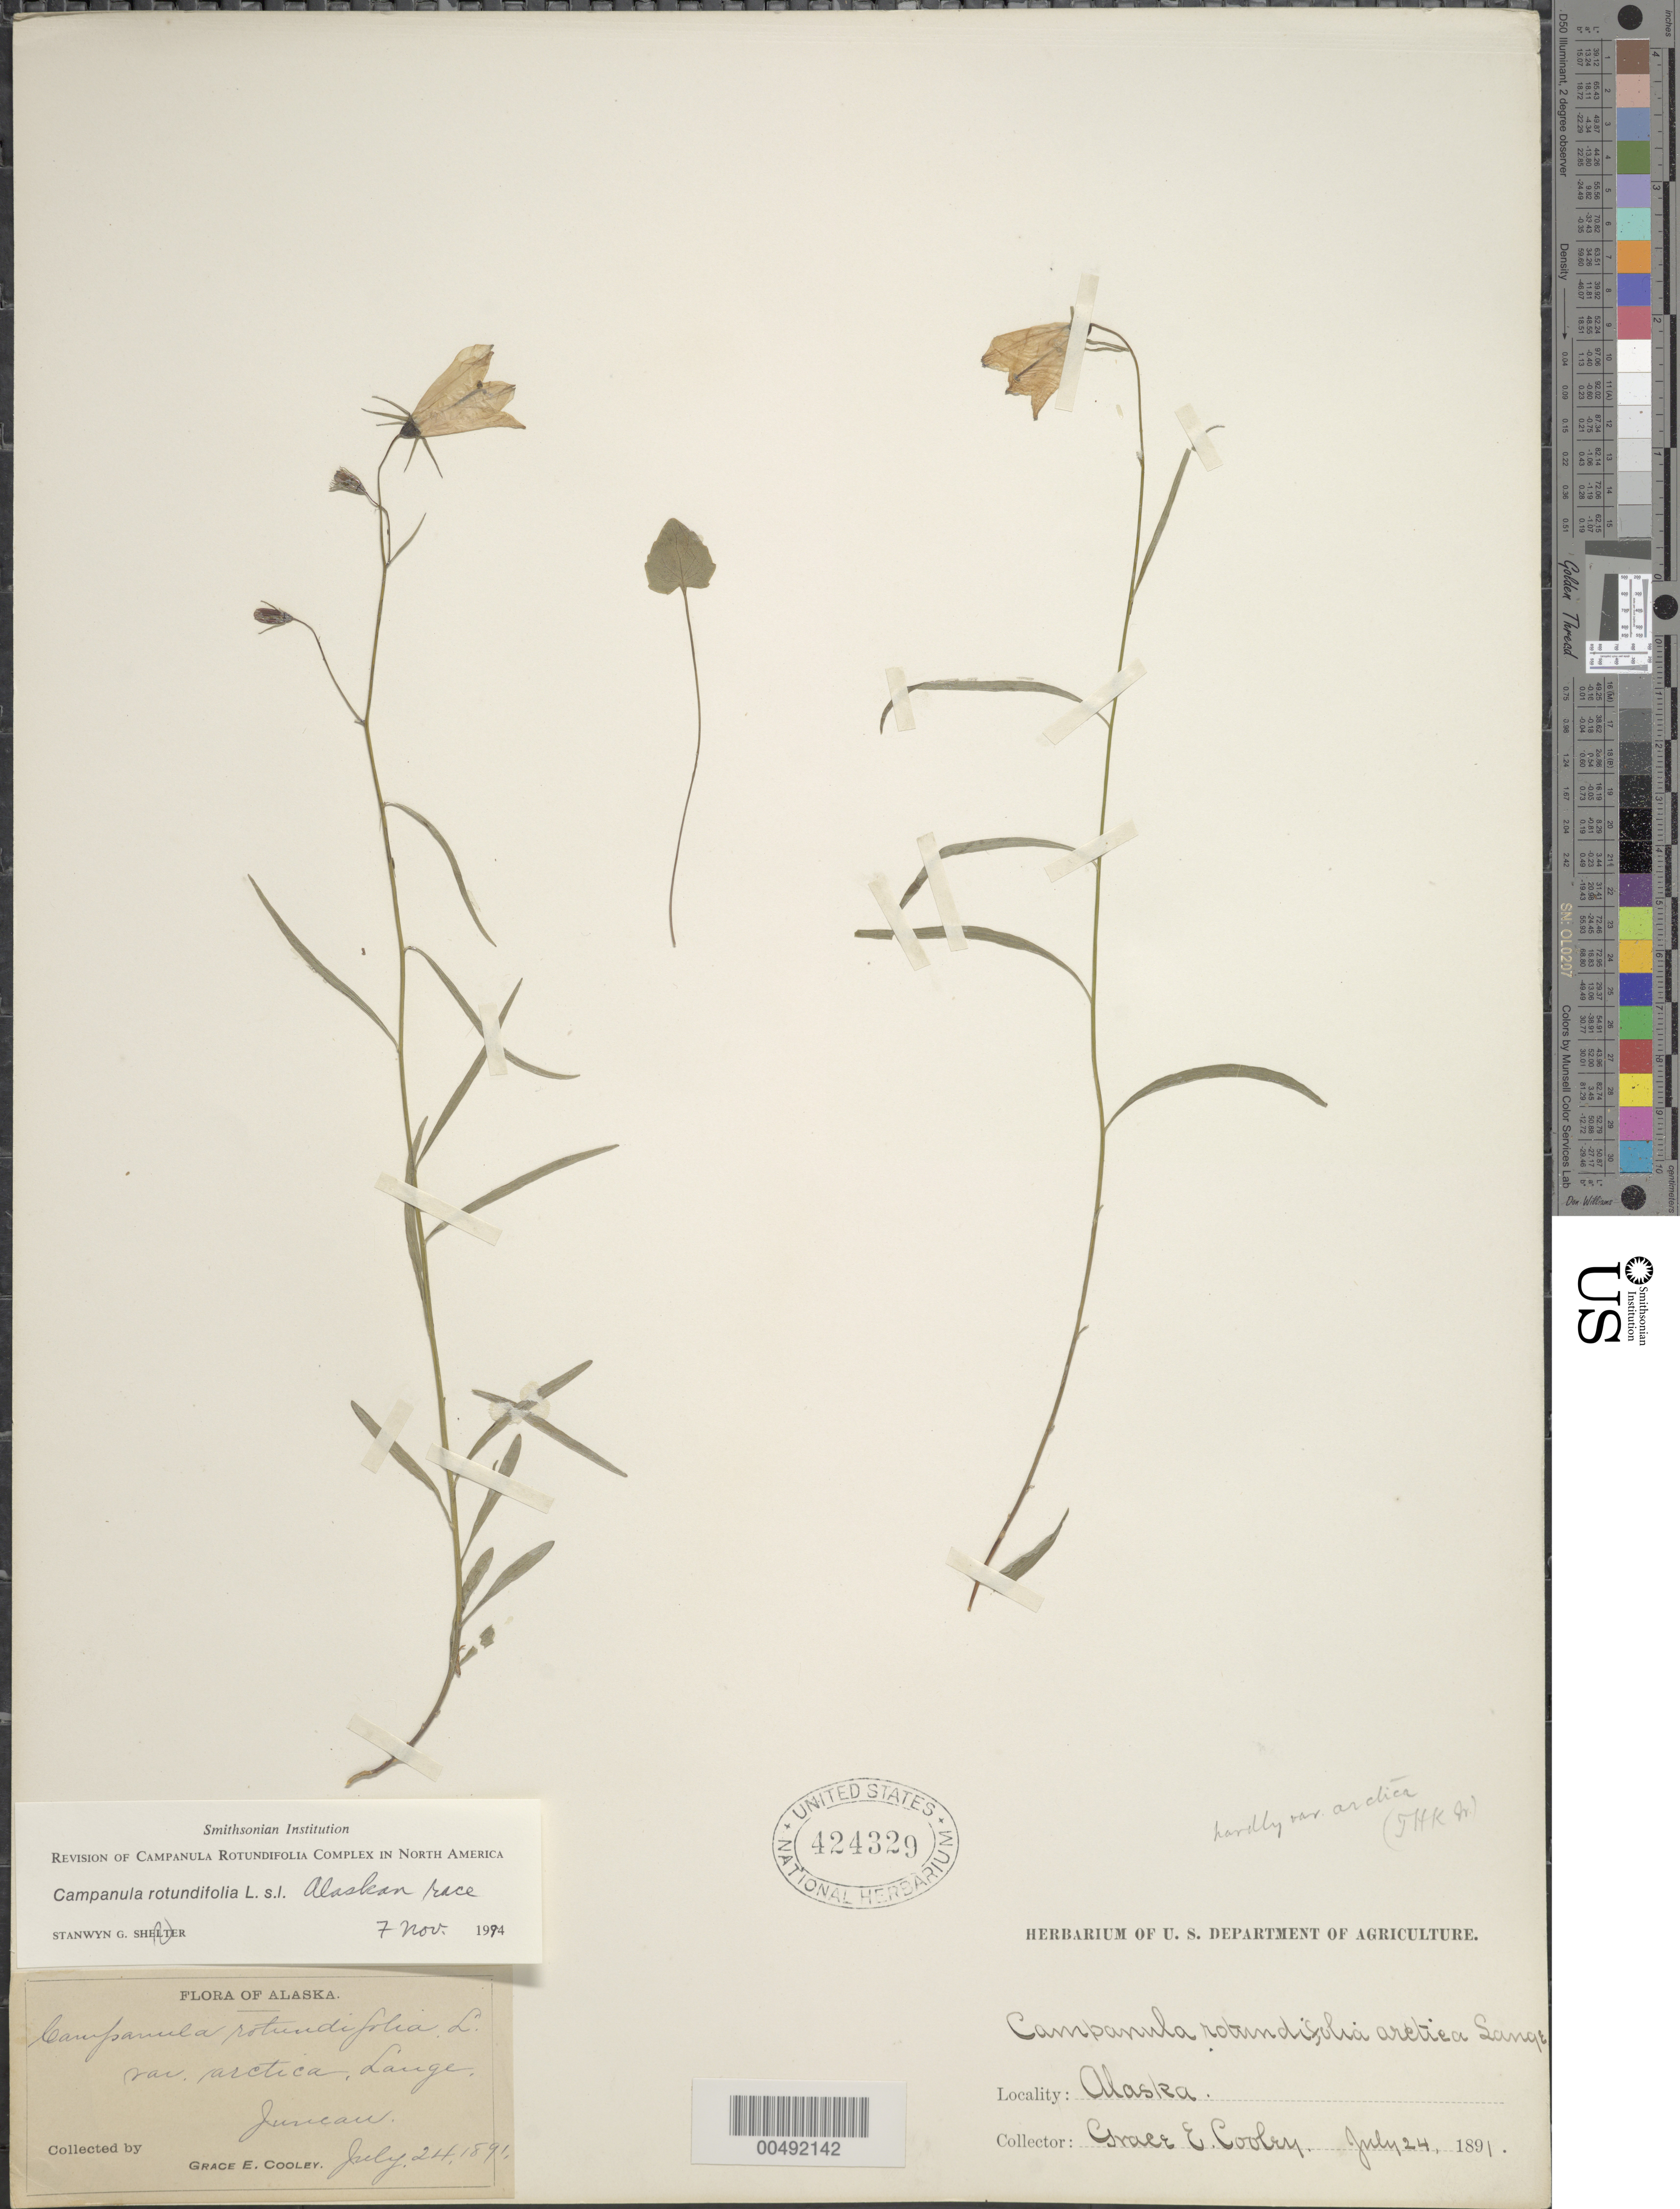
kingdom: Plantae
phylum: Tracheophyta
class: Magnoliopsida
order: Asterales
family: Campanulaceae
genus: Campanula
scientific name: Campanula rotundifolia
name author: L.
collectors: G. E. Cooley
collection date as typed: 24 Jul 1891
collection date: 1891-07-24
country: United States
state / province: Alaska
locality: Juneau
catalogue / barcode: US 424329